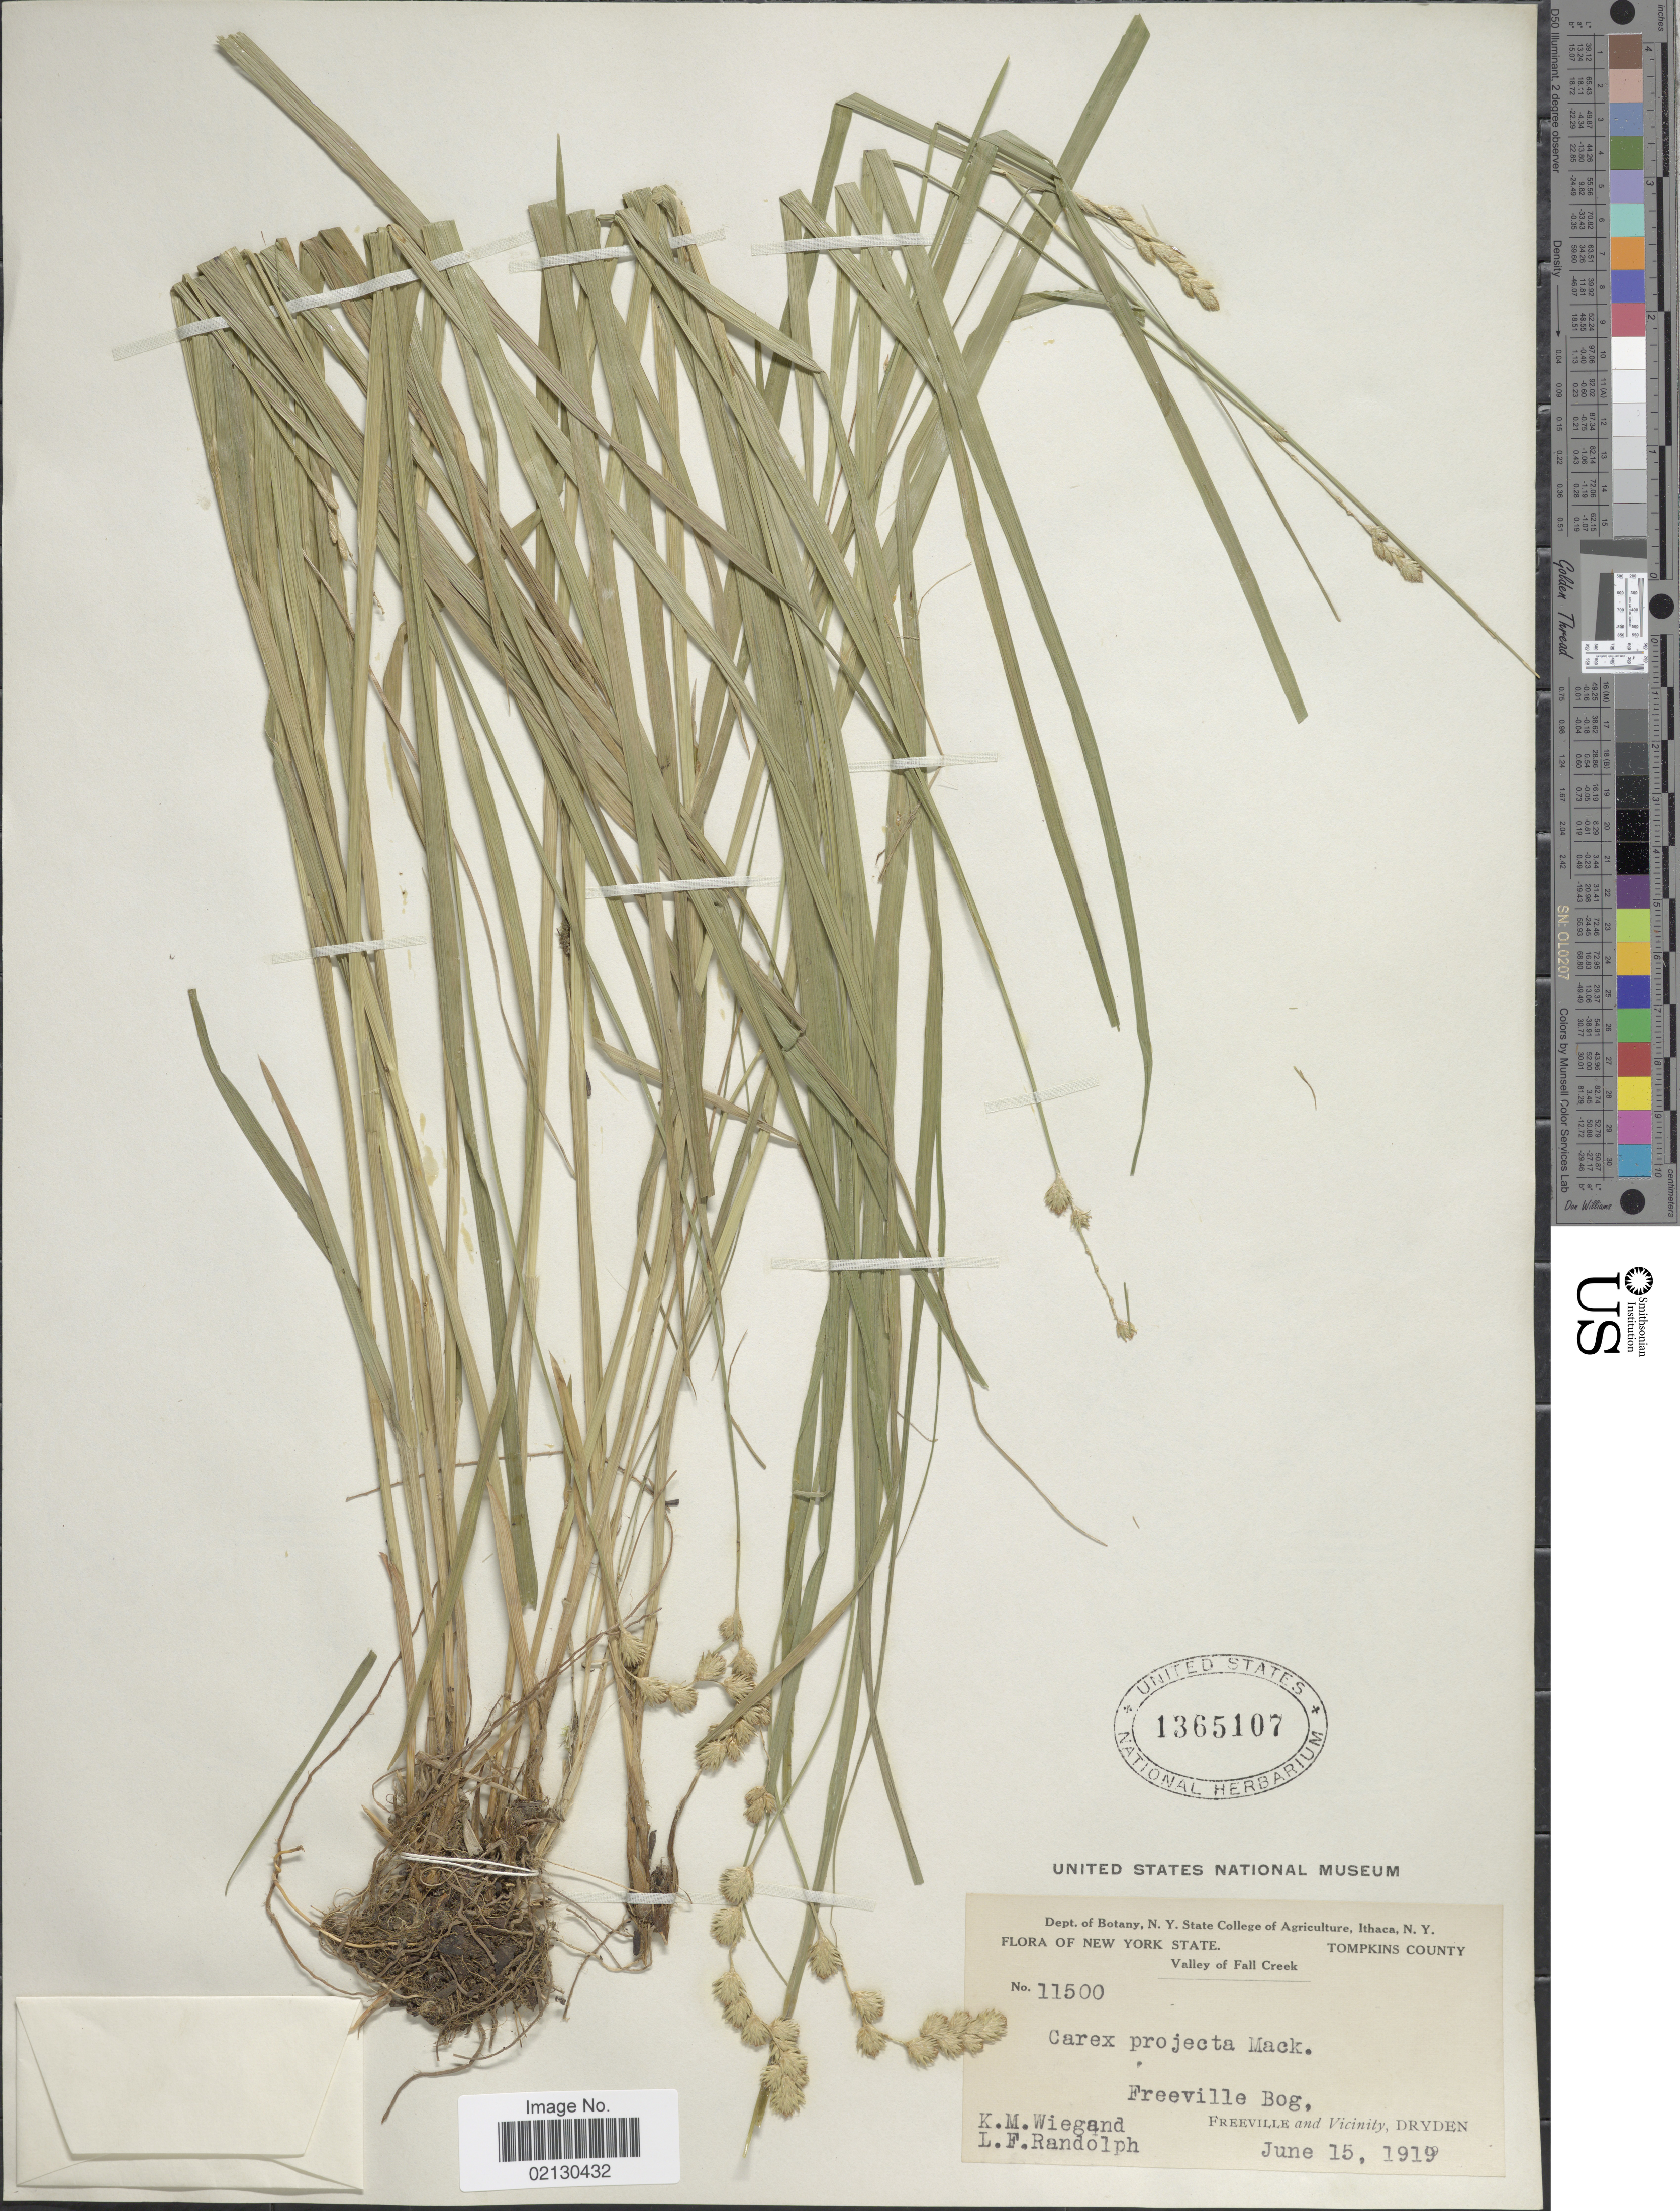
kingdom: Plantae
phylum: Tracheophyta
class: Liliopsida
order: Poales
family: Cyperaceae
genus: Carex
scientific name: Carex projecta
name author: Mack.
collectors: K. M. Wiegand & L. F. Randolph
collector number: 11500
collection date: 1919-06-15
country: United States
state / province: New York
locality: Tompkins County. Valley of Fall Creek. Freeville Bog, Freeville and Vicinity, Dryden.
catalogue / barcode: US 1365107